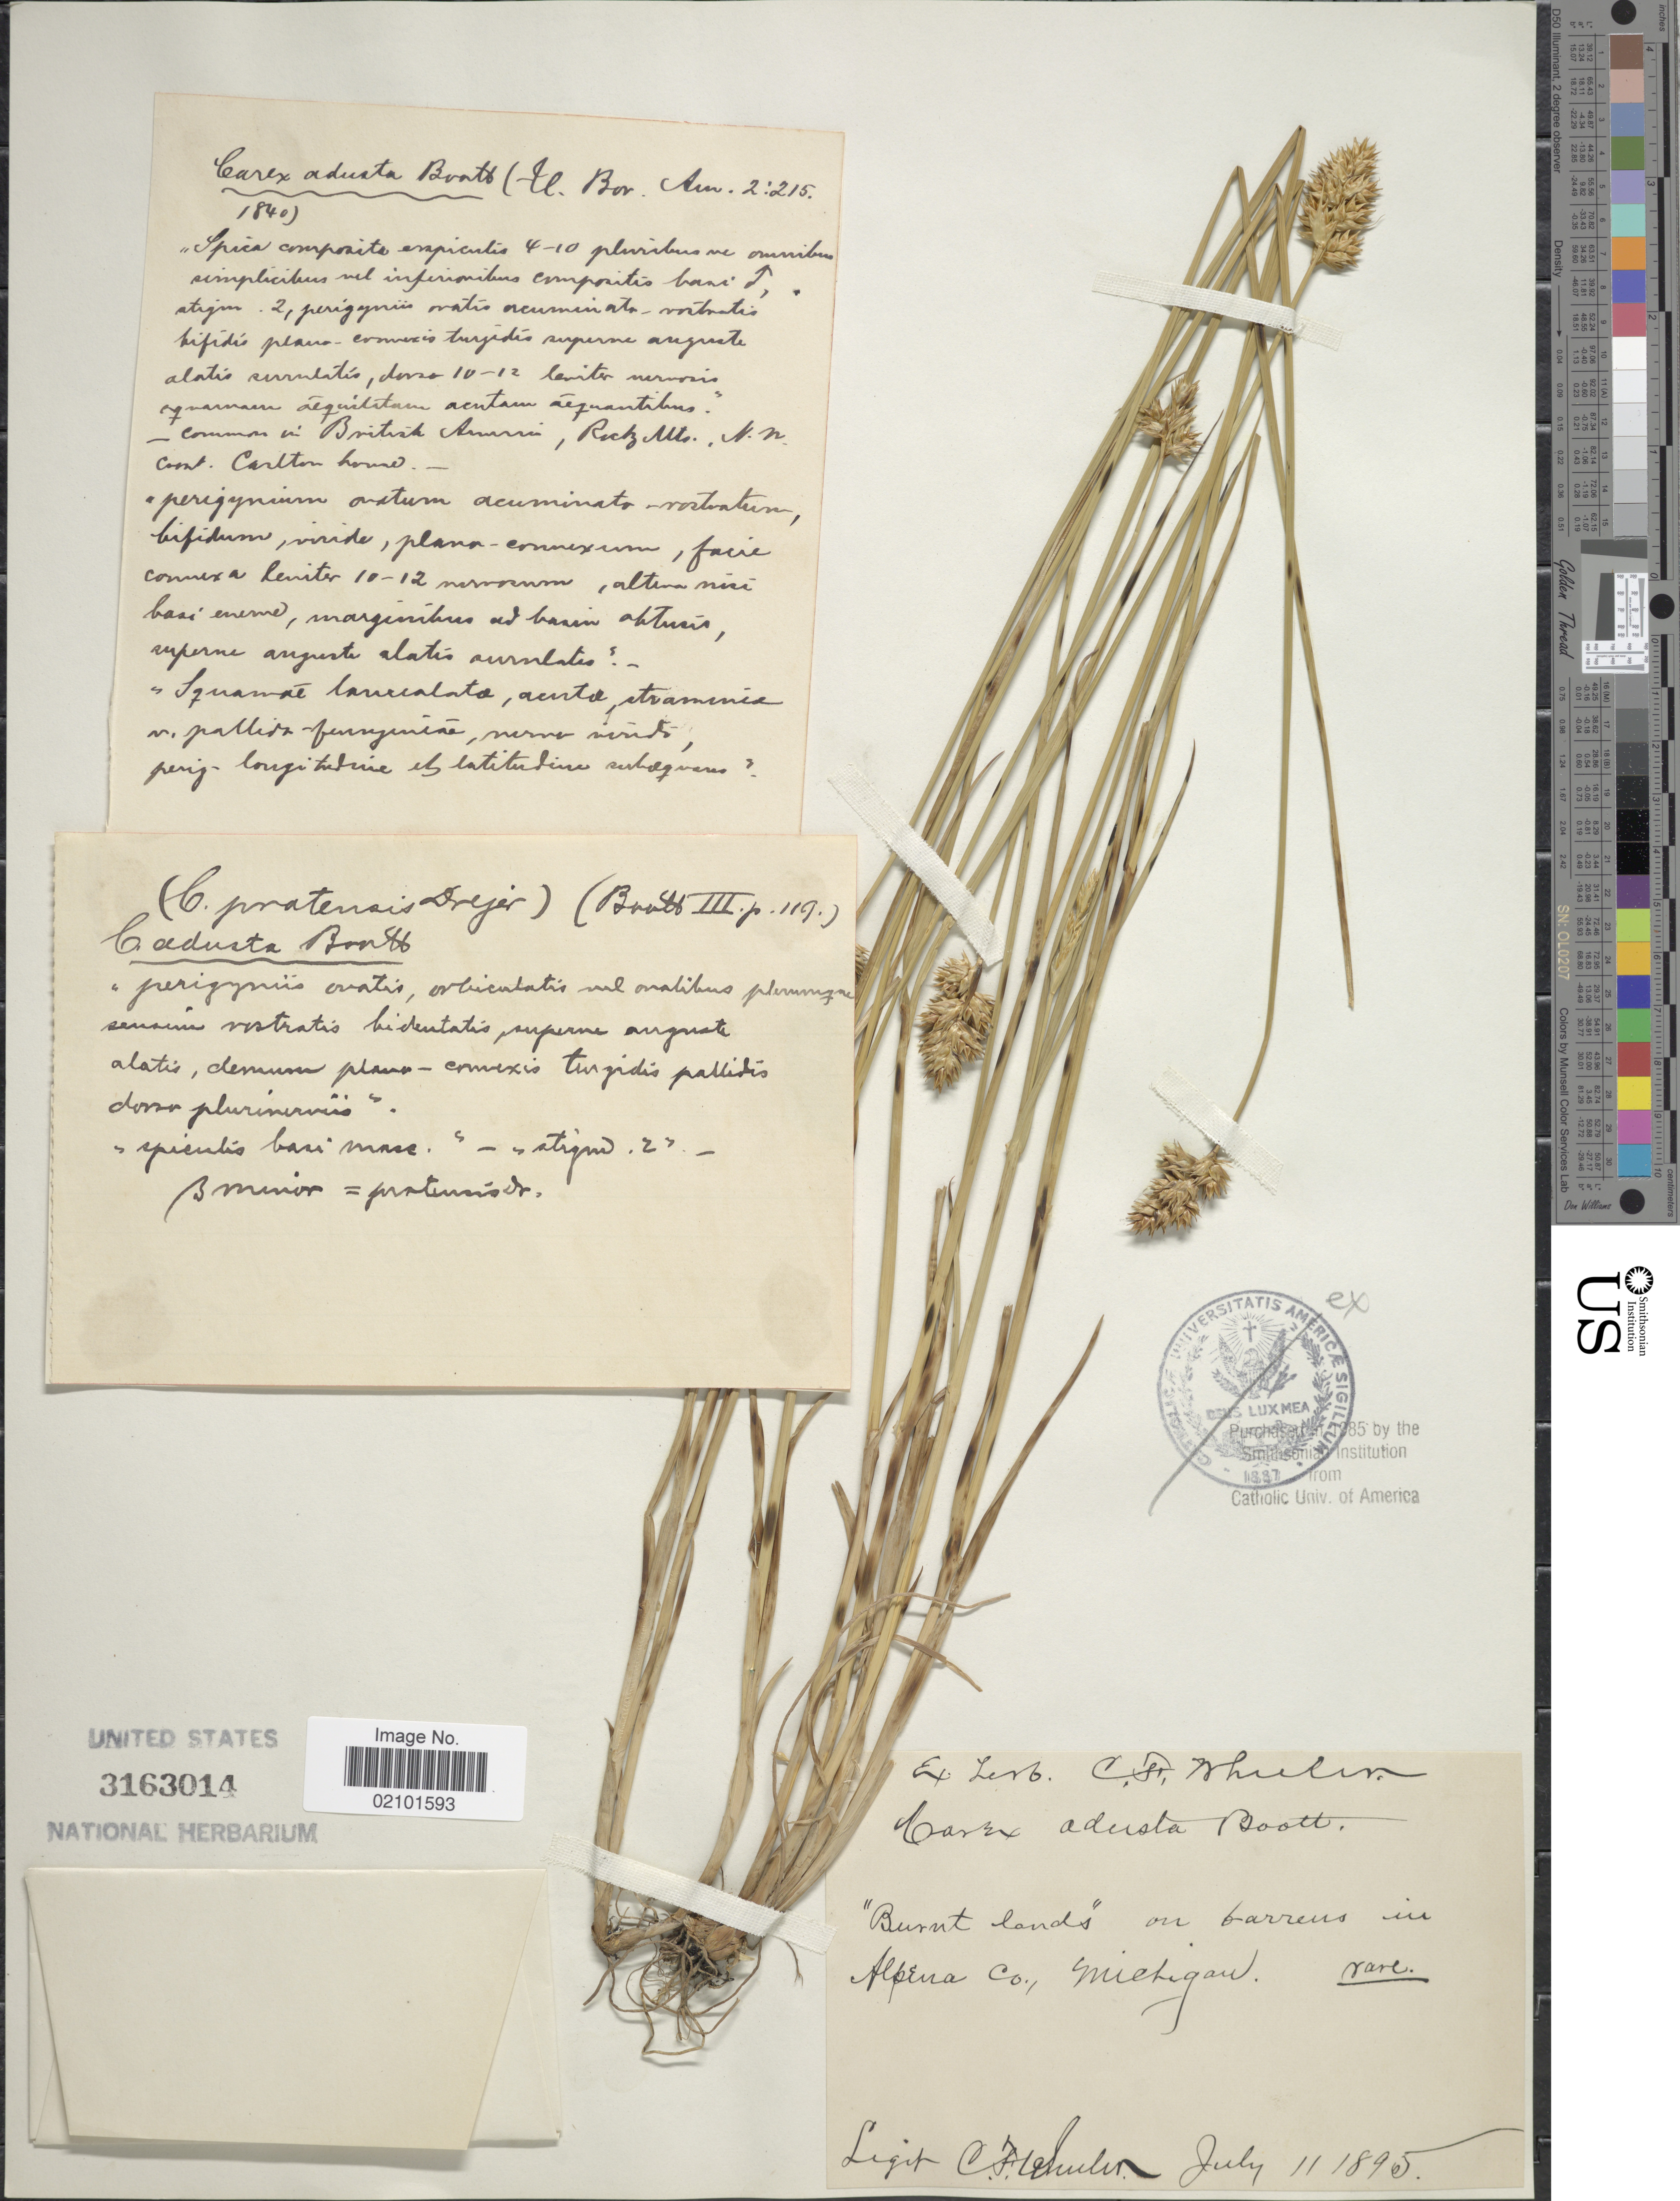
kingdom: Plantae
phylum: Tracheophyta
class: Liliopsida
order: Poales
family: Cyperaceae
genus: Carex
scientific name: Carex adusta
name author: Boott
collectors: C. Wheeler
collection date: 1895-07-11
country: United States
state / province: Michigan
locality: On barrens in Alpena Co.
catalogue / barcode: US 3163014